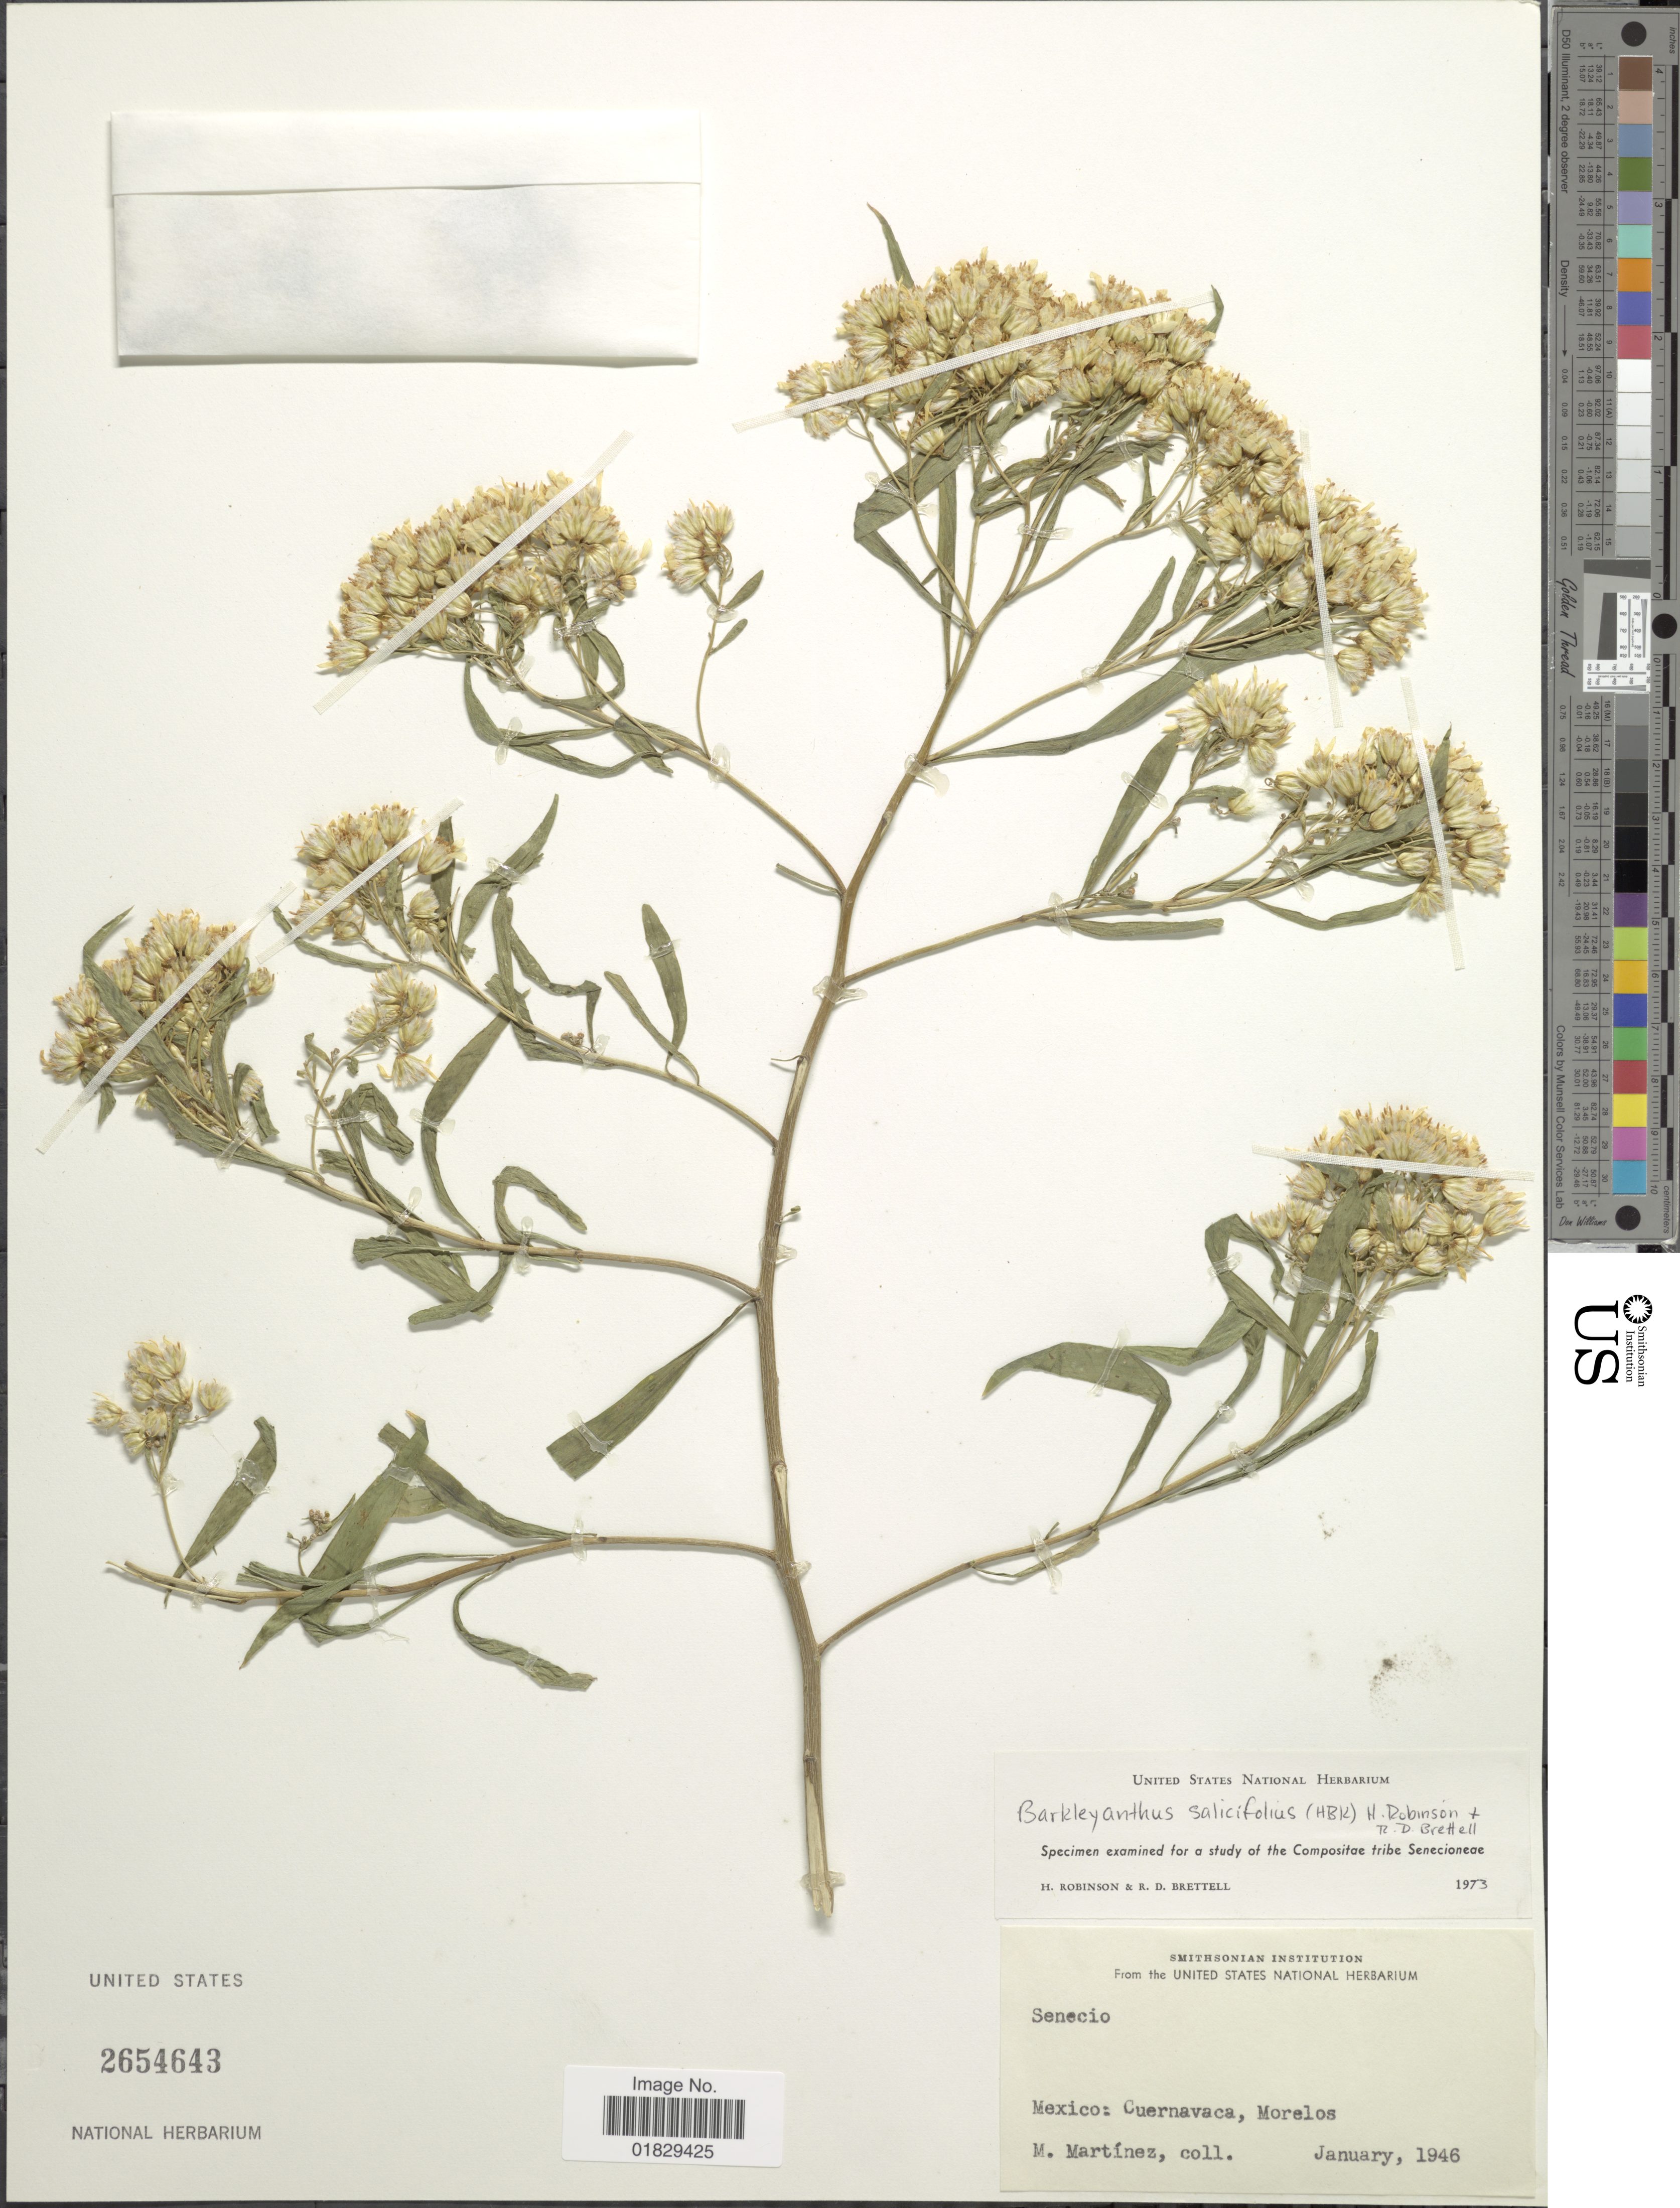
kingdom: Plantae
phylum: Tracheophyta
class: Magnoliopsida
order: Asterales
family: Asteraceae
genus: Barkleyanthus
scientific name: Barkleyanthus salicifolius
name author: (Kunth) H. Rob. & Brettell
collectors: M. Martinez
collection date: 1946-01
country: Mexico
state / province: Morelos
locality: Mexico: Cuernavaca, Morelos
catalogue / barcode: US 2654643